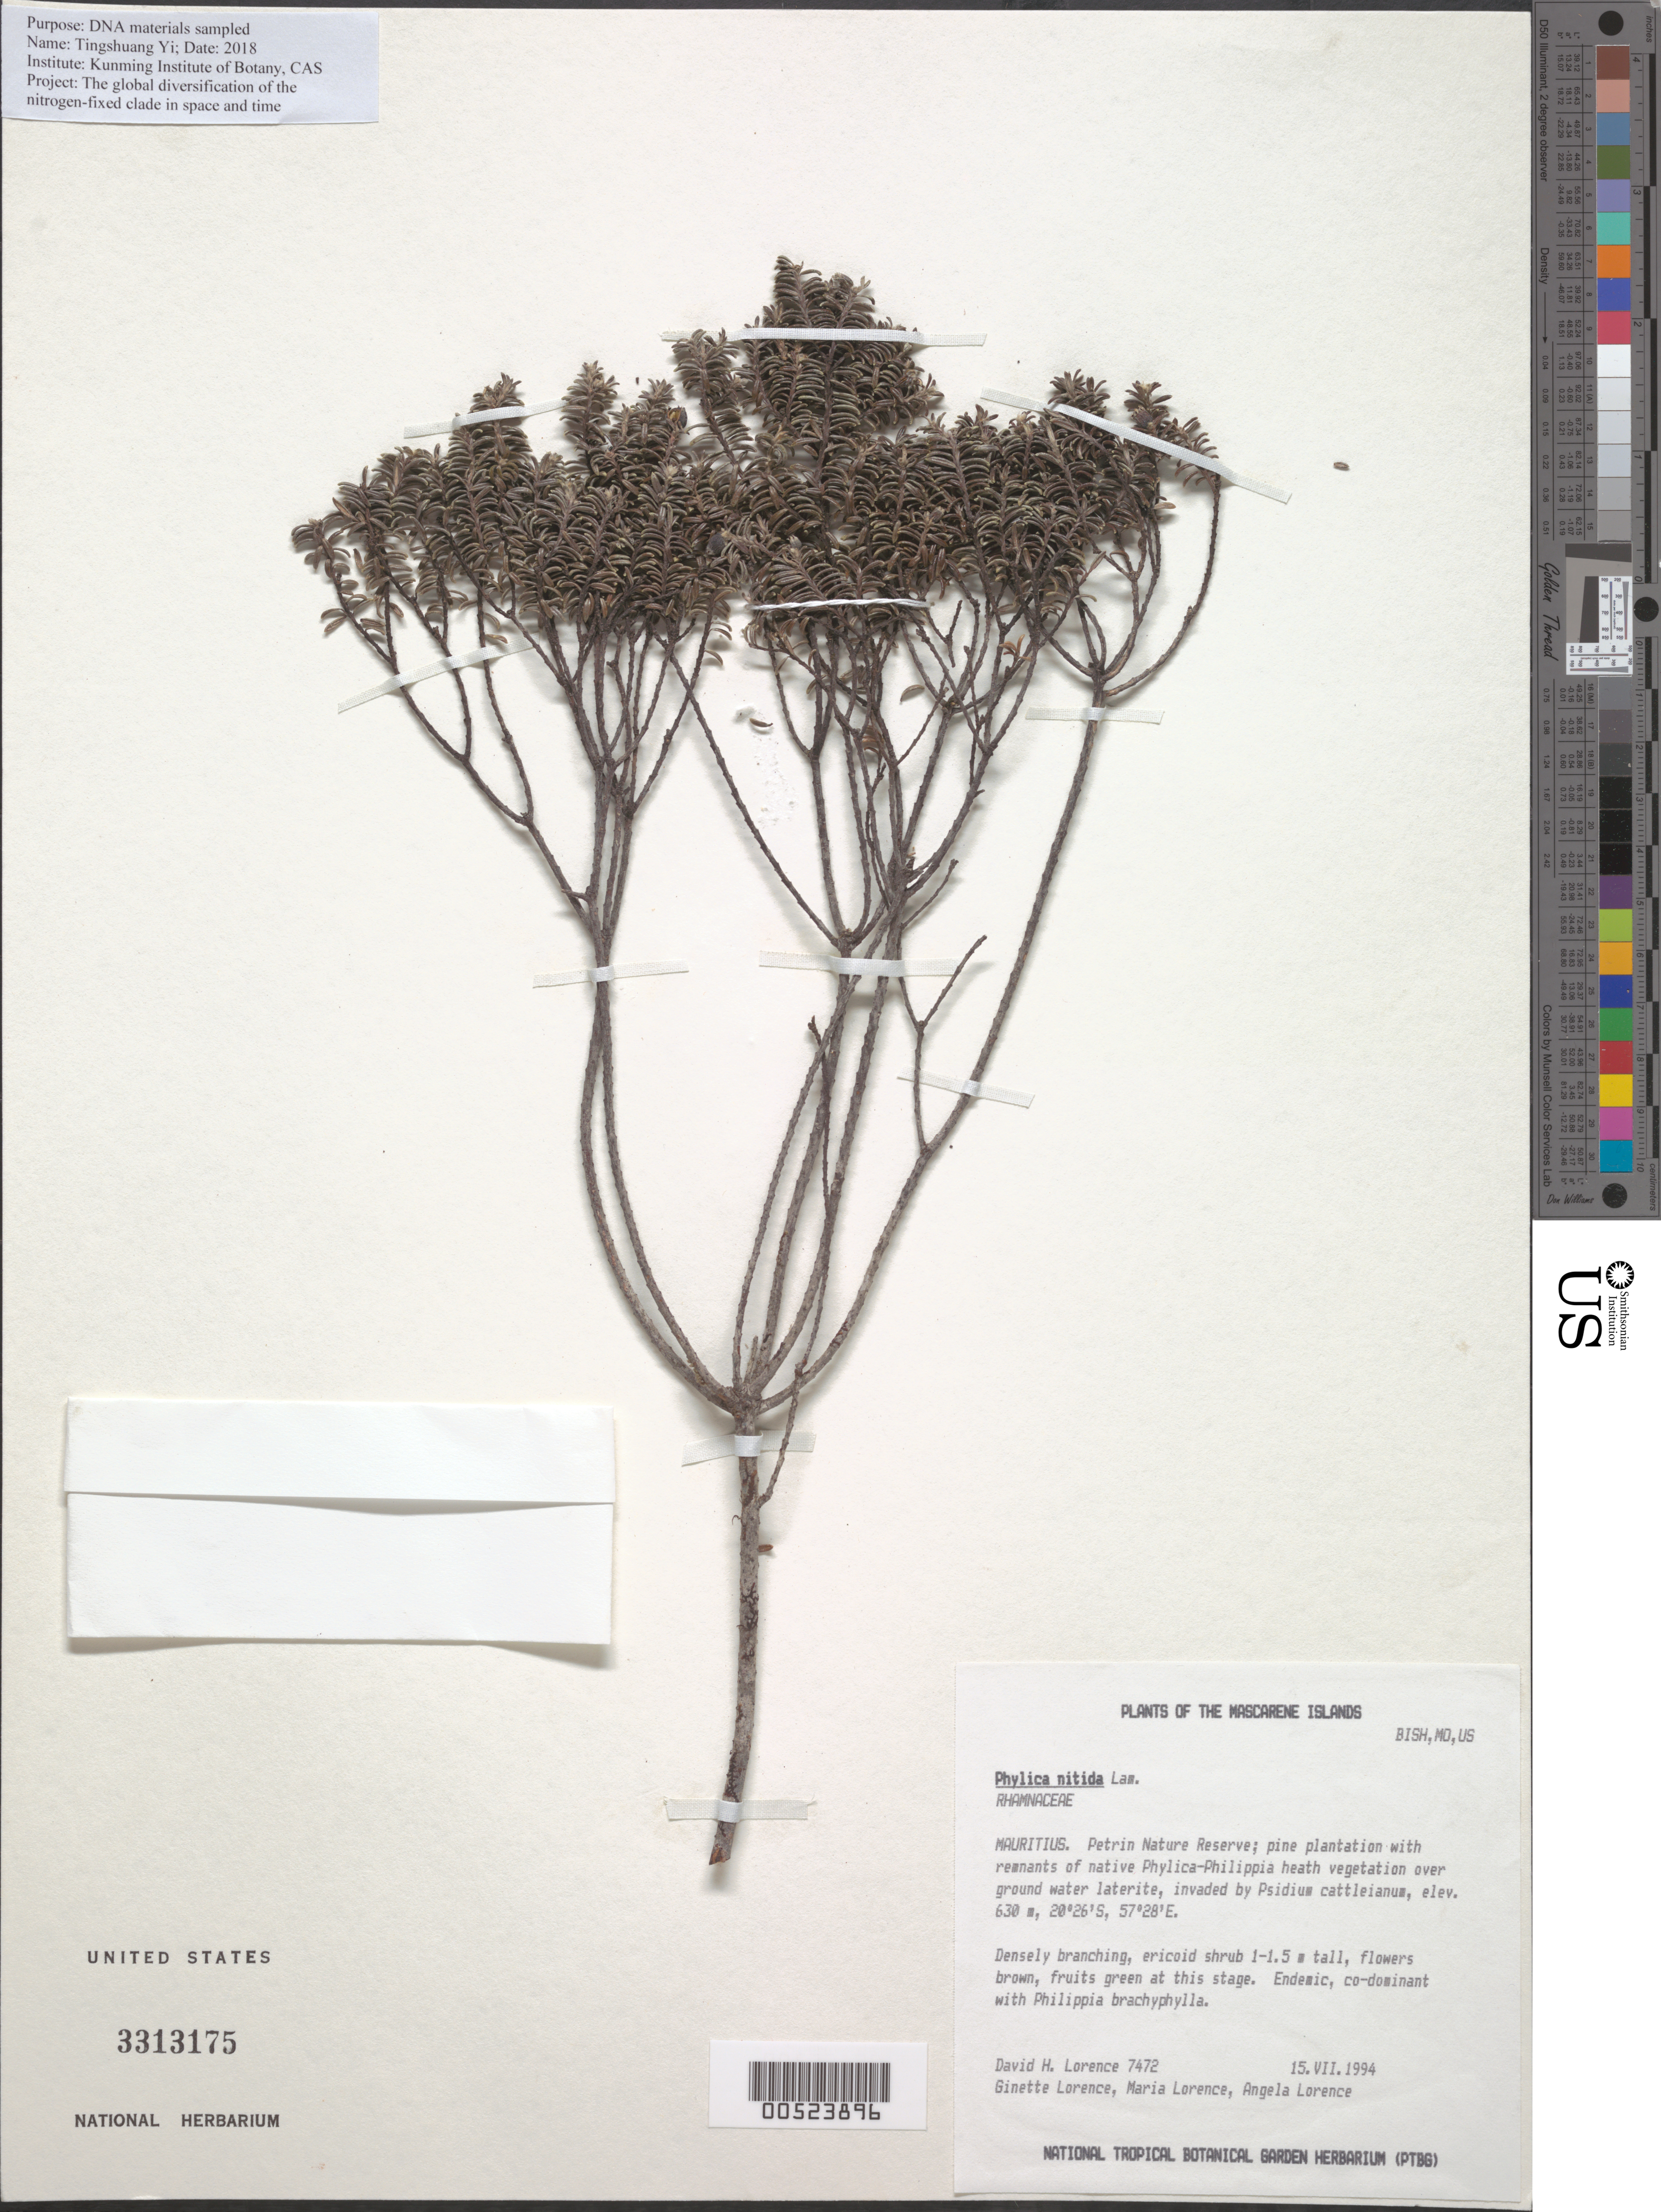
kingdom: Plantae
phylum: Tracheophyta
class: Magnoliopsida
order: Rosales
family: Rhamnaceae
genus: Phylica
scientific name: Phylica nitida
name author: Lam.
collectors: D. Lorence, G. Lorence, M. Lorence & A. Lorence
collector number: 7472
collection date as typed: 15 Jul 1994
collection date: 1994-07-15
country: Mauritius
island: Mauritius Island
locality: Petrin Nature Reserve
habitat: Pine plantation with remnants of native Phylica-Philippia heath vegetation over ground water laterite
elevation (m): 630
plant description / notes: US, MO, BISH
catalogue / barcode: US 3313175